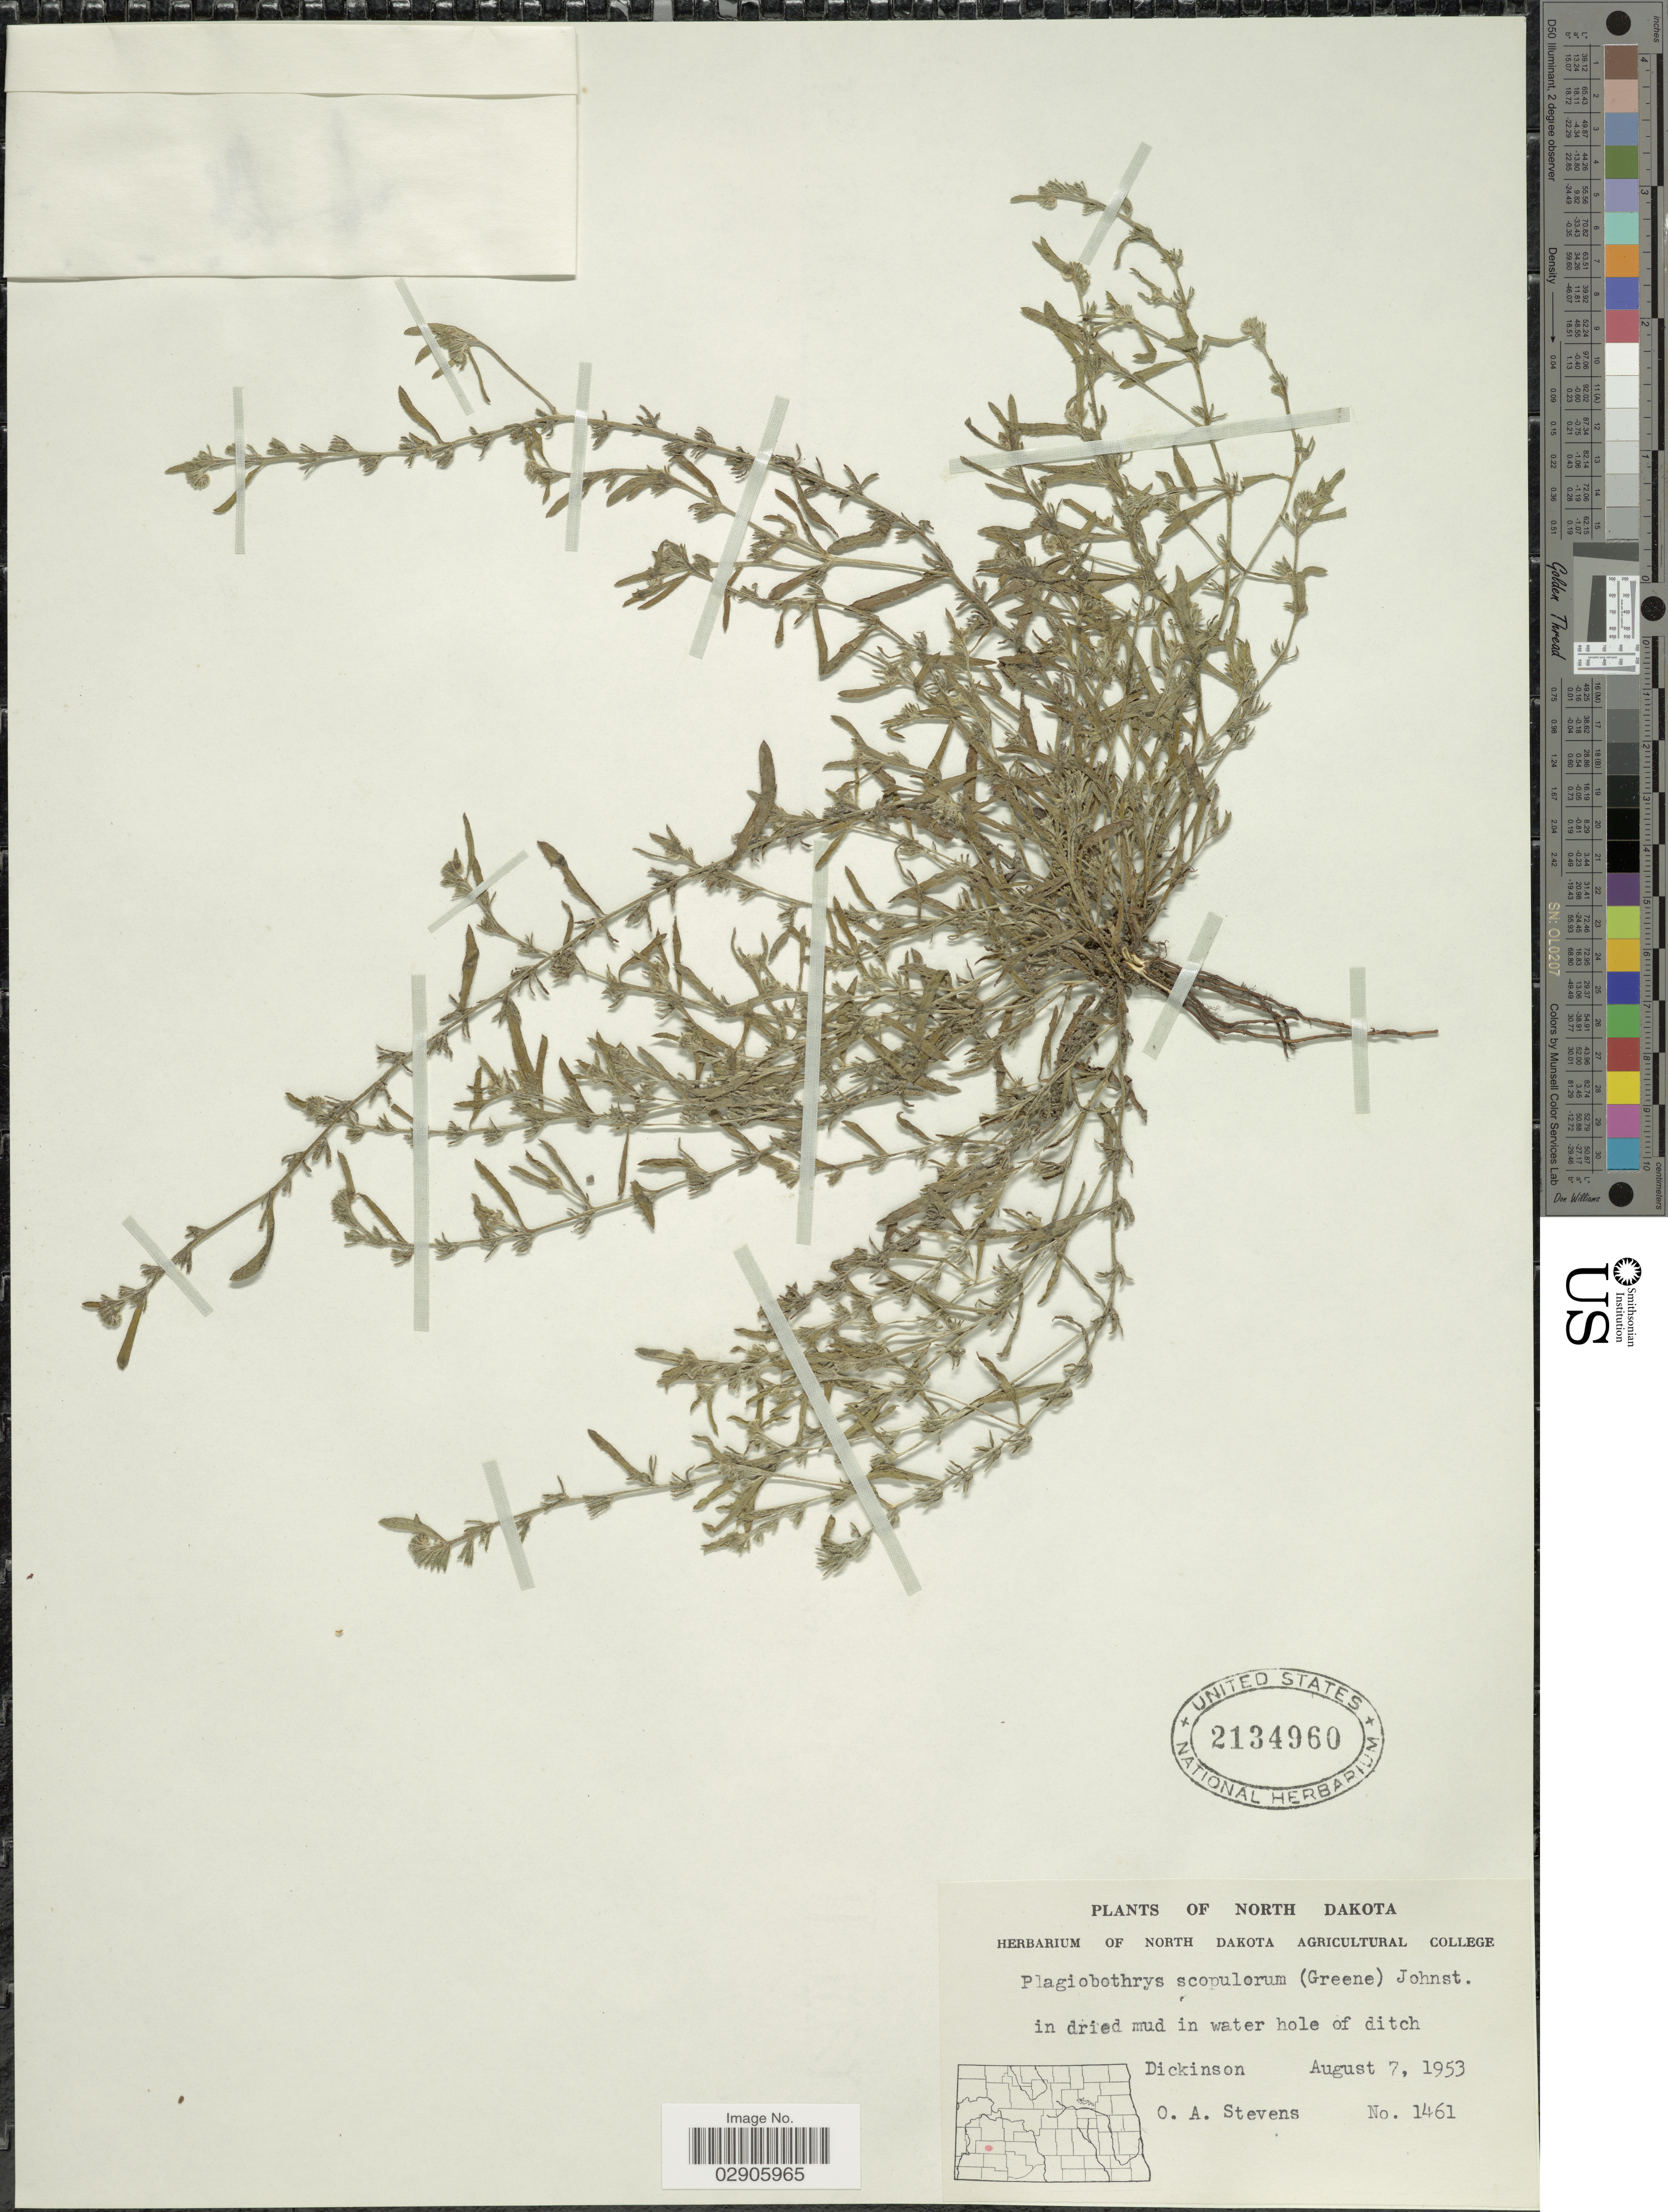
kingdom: Plantae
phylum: Tracheophyta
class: Magnoliopsida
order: Boraginales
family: Boraginaceae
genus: Plagiobothrys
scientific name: Plagiobothrys scopulorum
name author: (Greene) I.M. Johnst.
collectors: O. A. Stevens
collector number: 1461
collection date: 1953-08-07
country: United States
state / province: North Dakota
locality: Dickinson.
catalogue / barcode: US 2134960